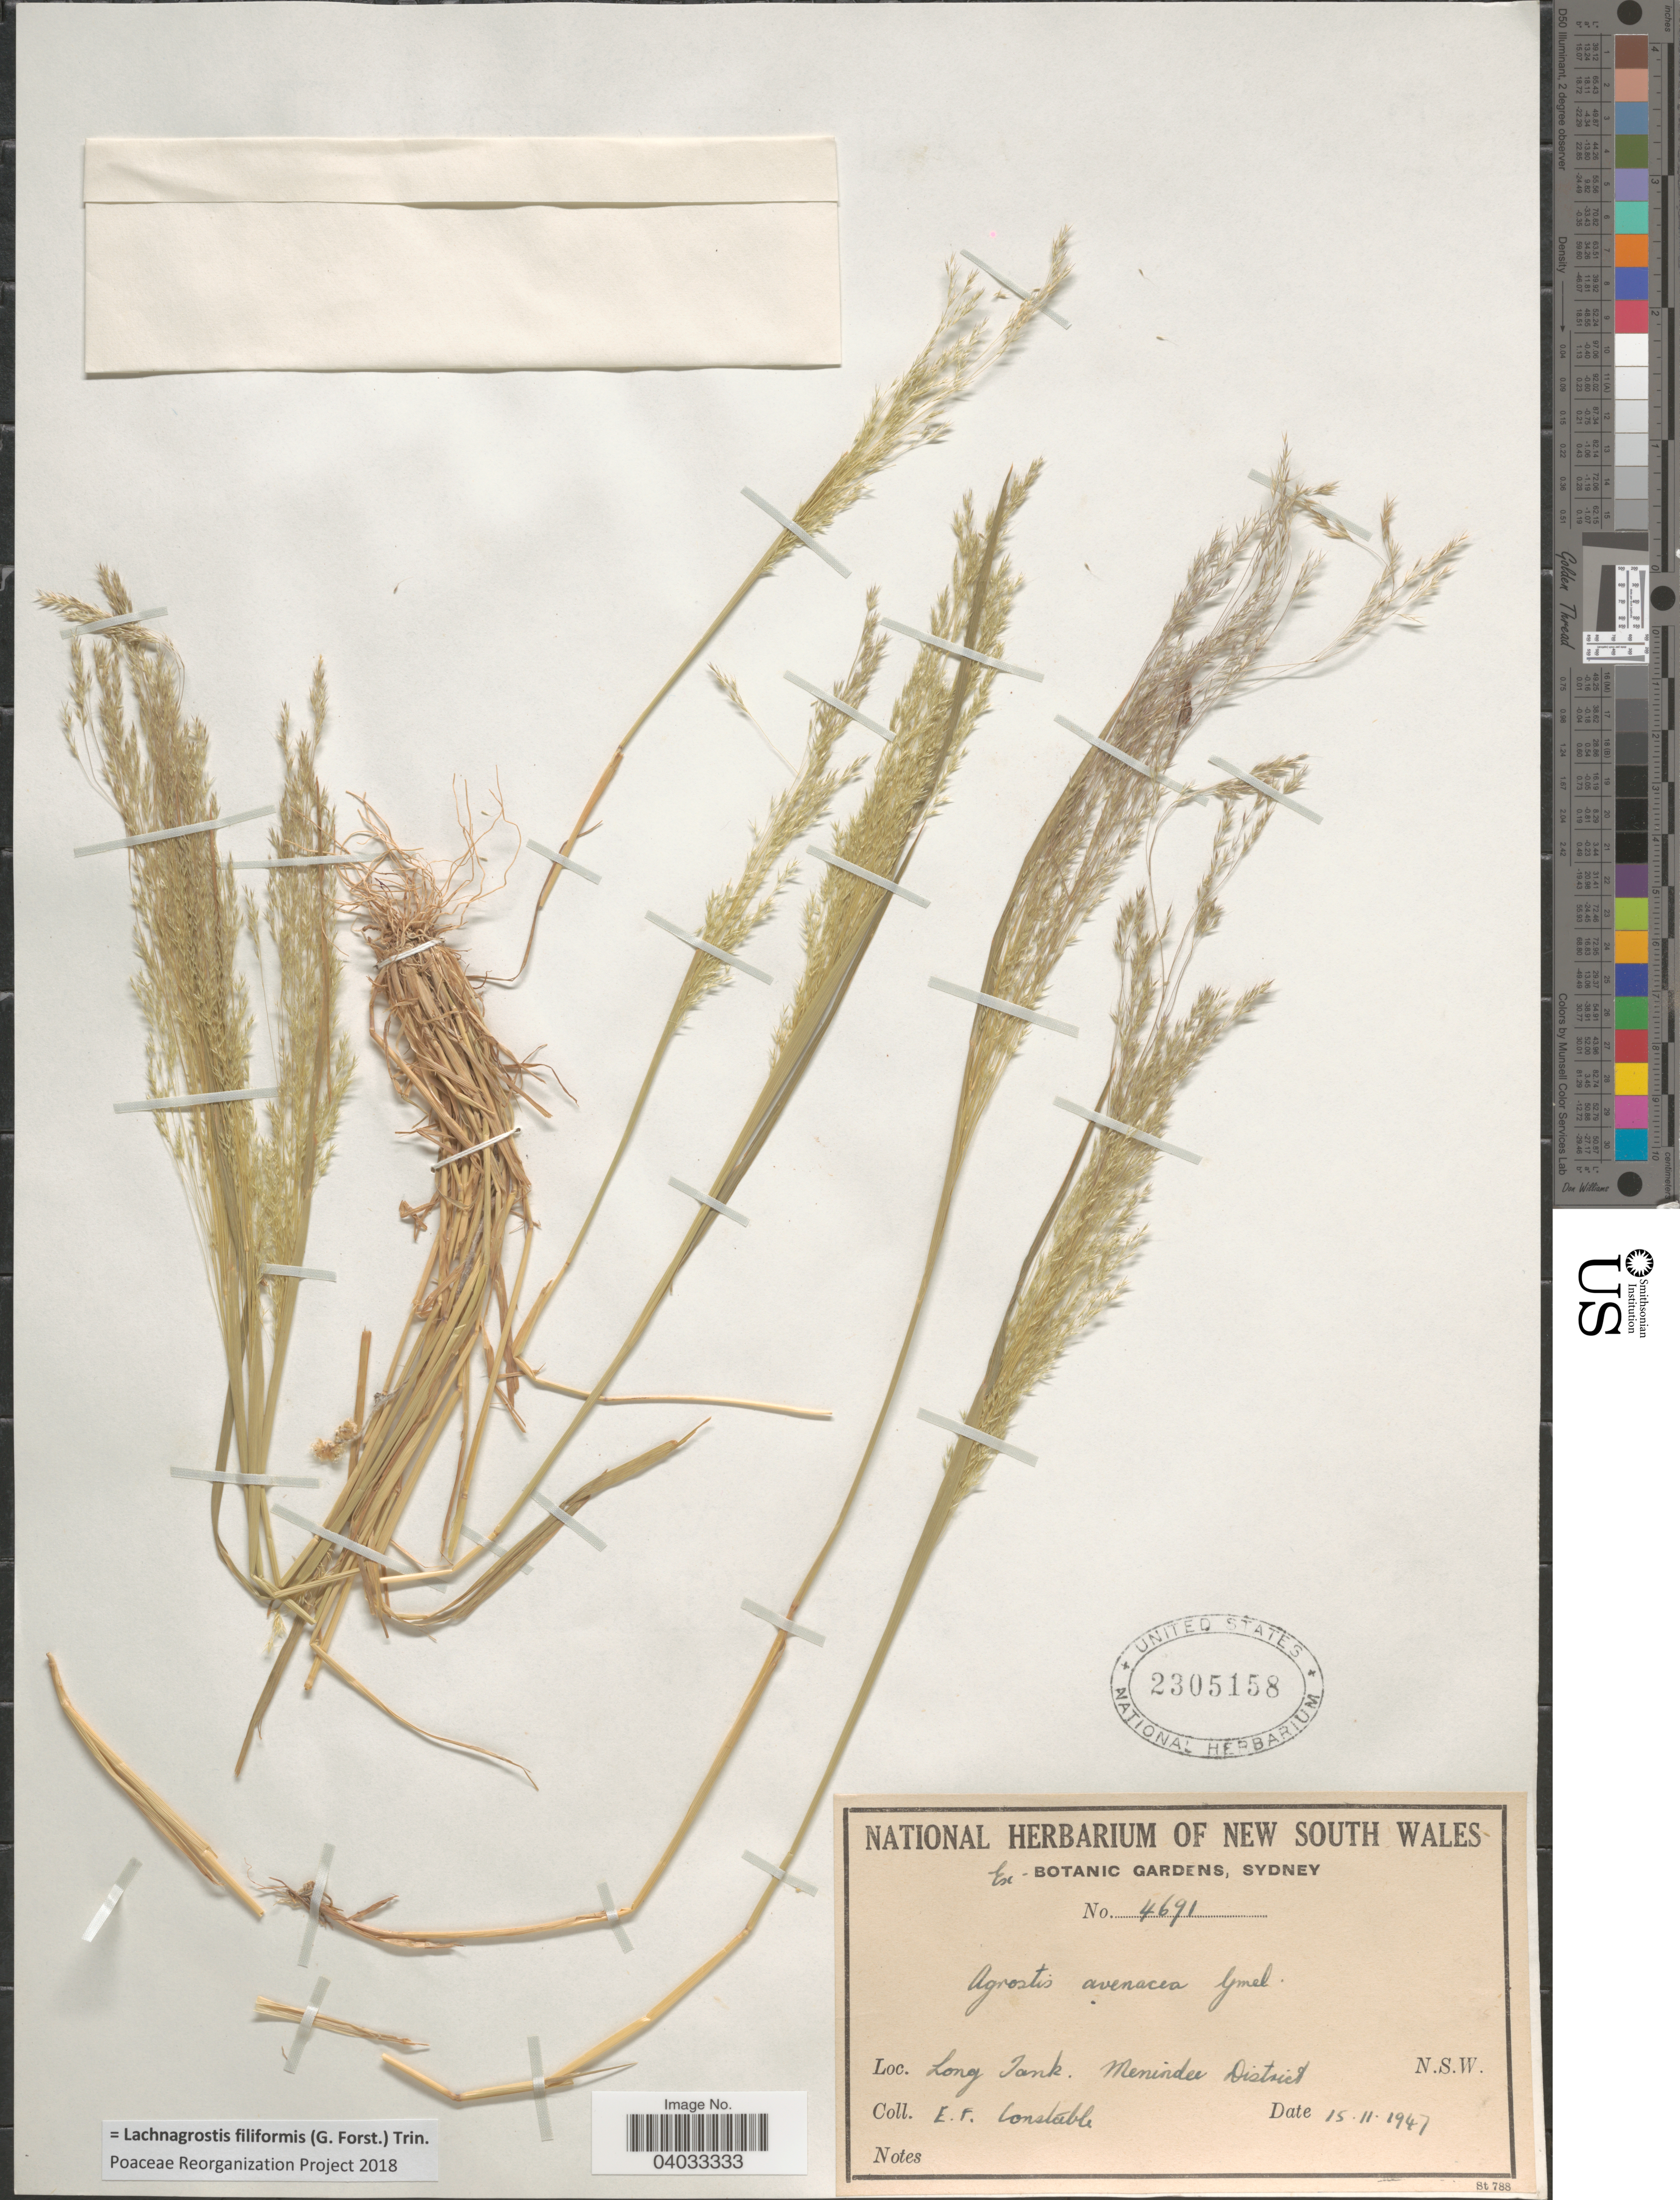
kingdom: Plantae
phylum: Tracheophyta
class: Liliopsida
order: Poales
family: Poaceae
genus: Lachnagrostis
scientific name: Lachnagrostis filiformis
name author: (J.R. Forst.) Trin.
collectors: E. F. Constable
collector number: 4691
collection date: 1947-11-15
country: Australia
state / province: New South Wales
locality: Long Tank. Menindee District. N.S.W.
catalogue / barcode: US 2305158